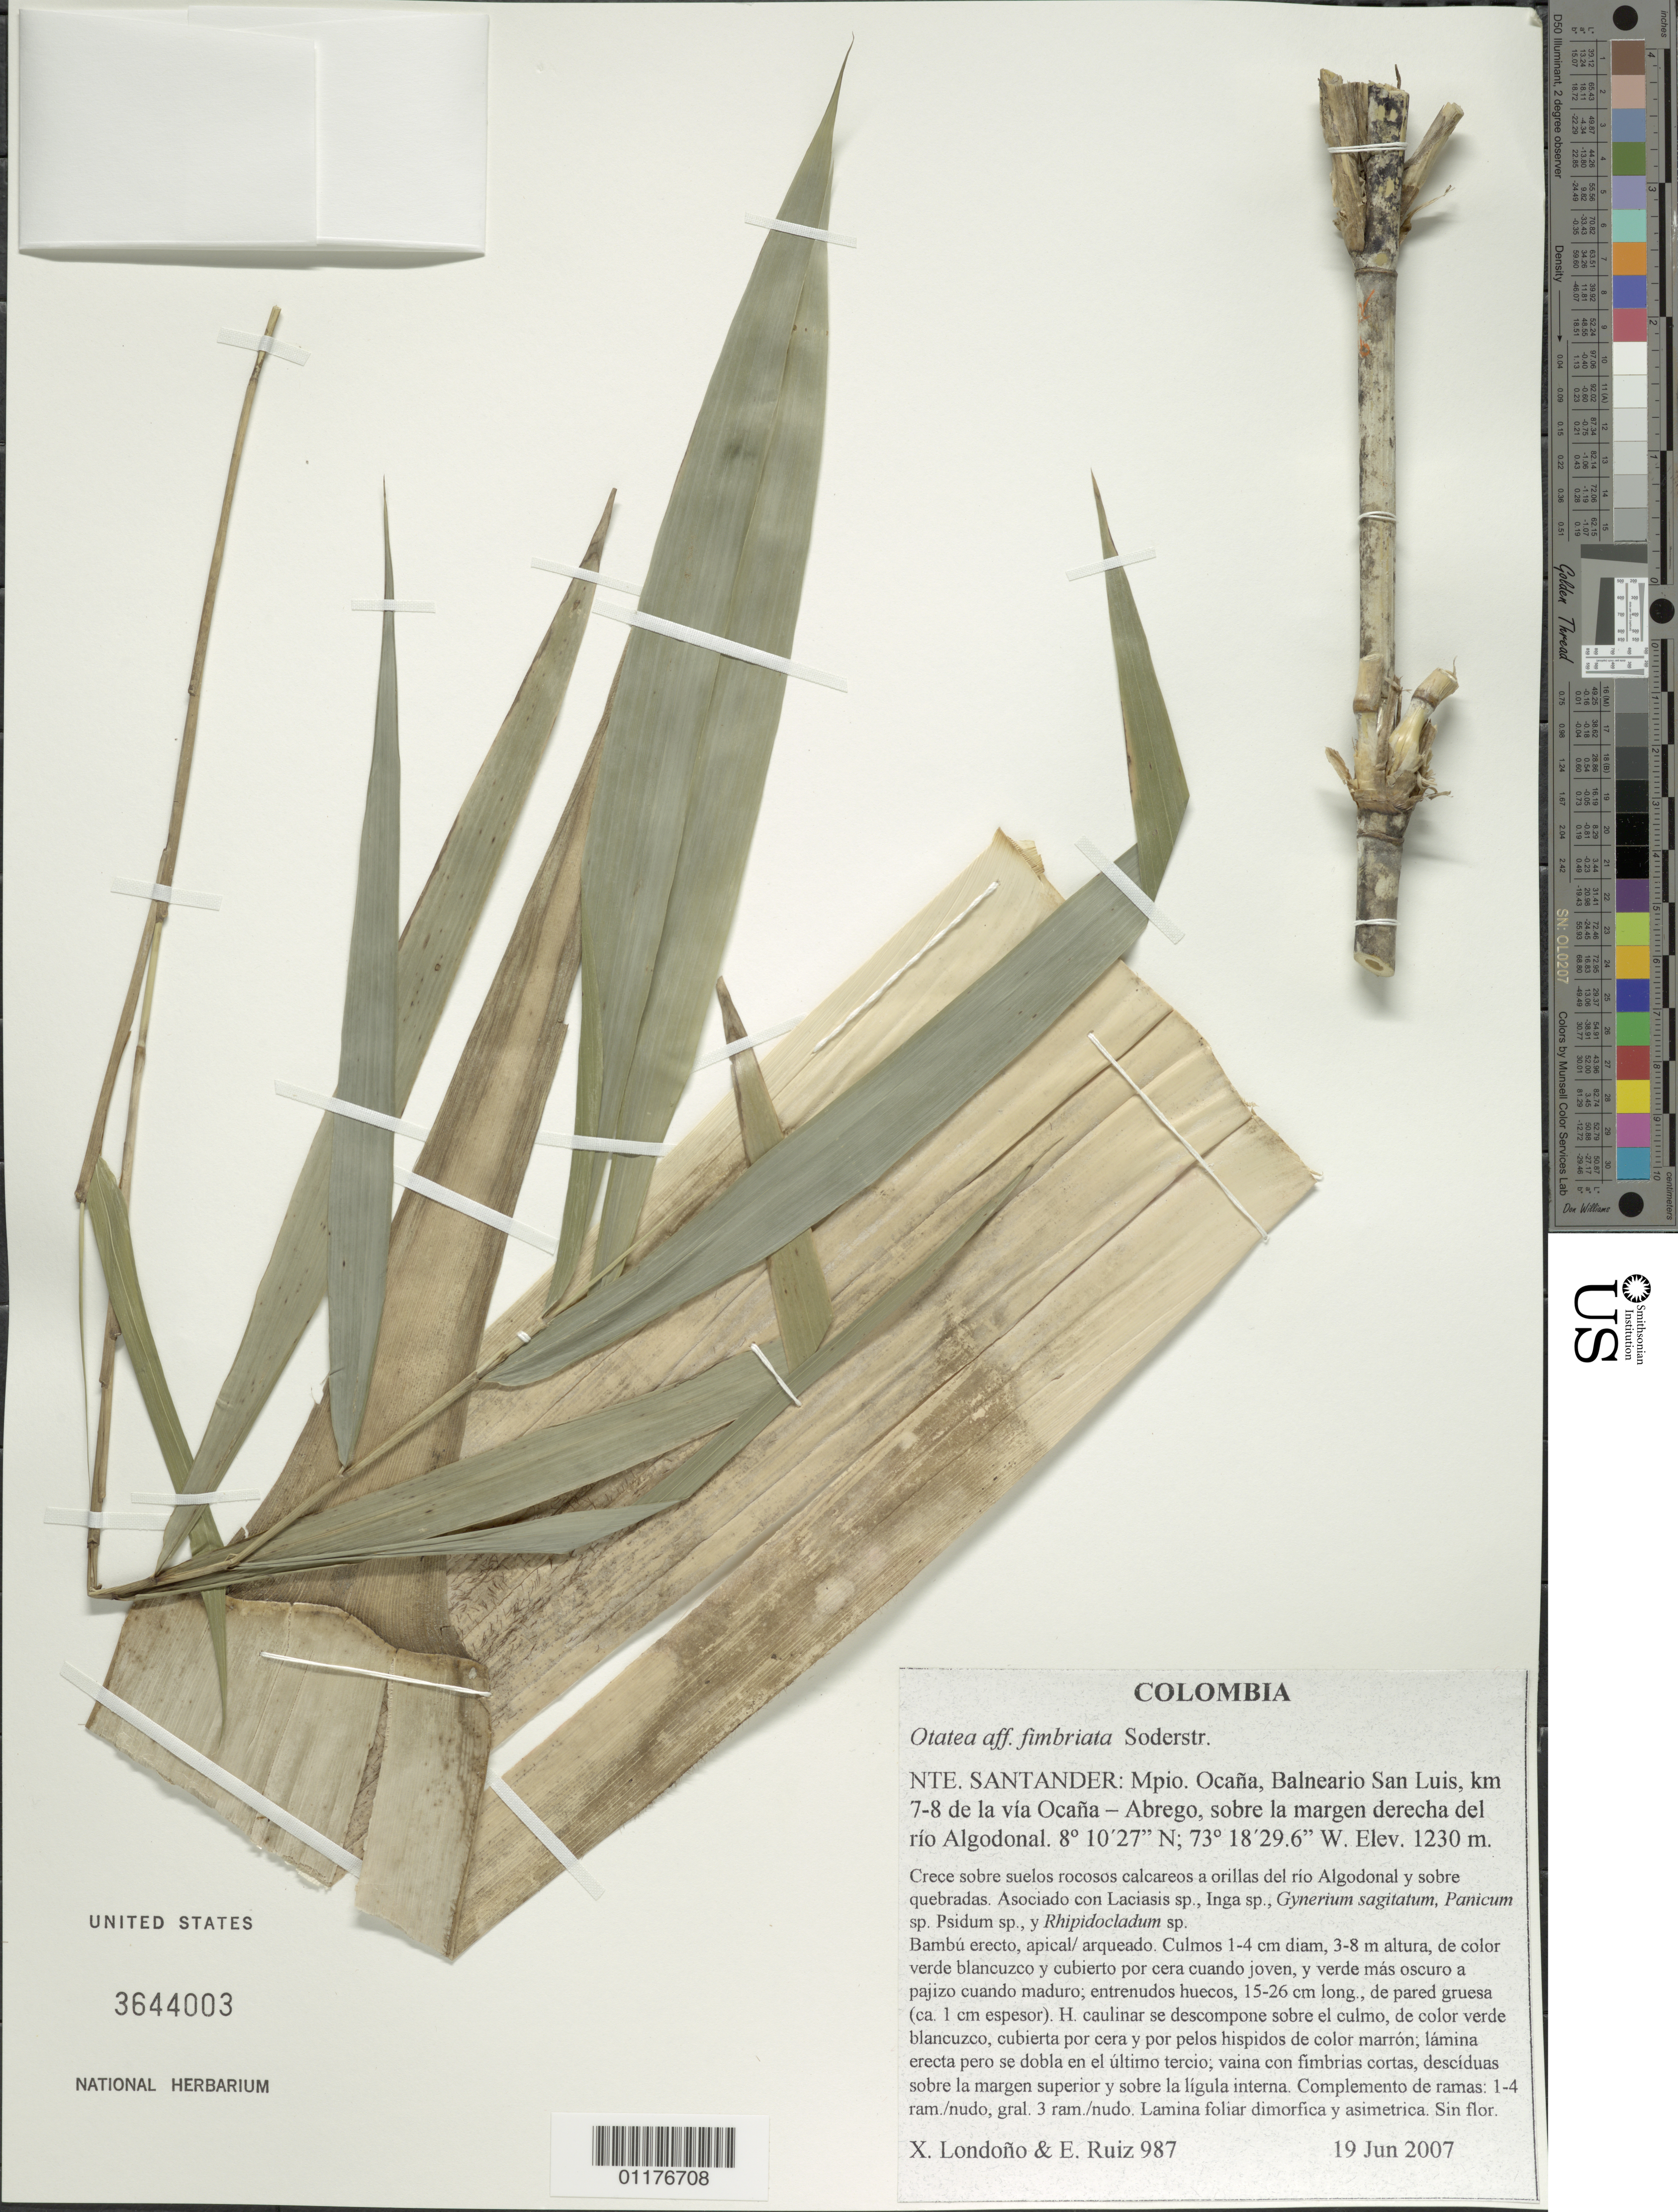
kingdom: Plantae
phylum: Tracheophyta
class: Liliopsida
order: Poales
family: Poaceae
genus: Otatea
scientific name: Otatea fimbriata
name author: Soderstr. in McVaugh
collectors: X. Londoño & E. Ruiz de Clavijo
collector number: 987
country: Colombia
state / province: Santander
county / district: Ocana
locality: Balneario San Luis, de la via Ocana - Abrego, Rio Algodonal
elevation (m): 1230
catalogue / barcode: US 3644003